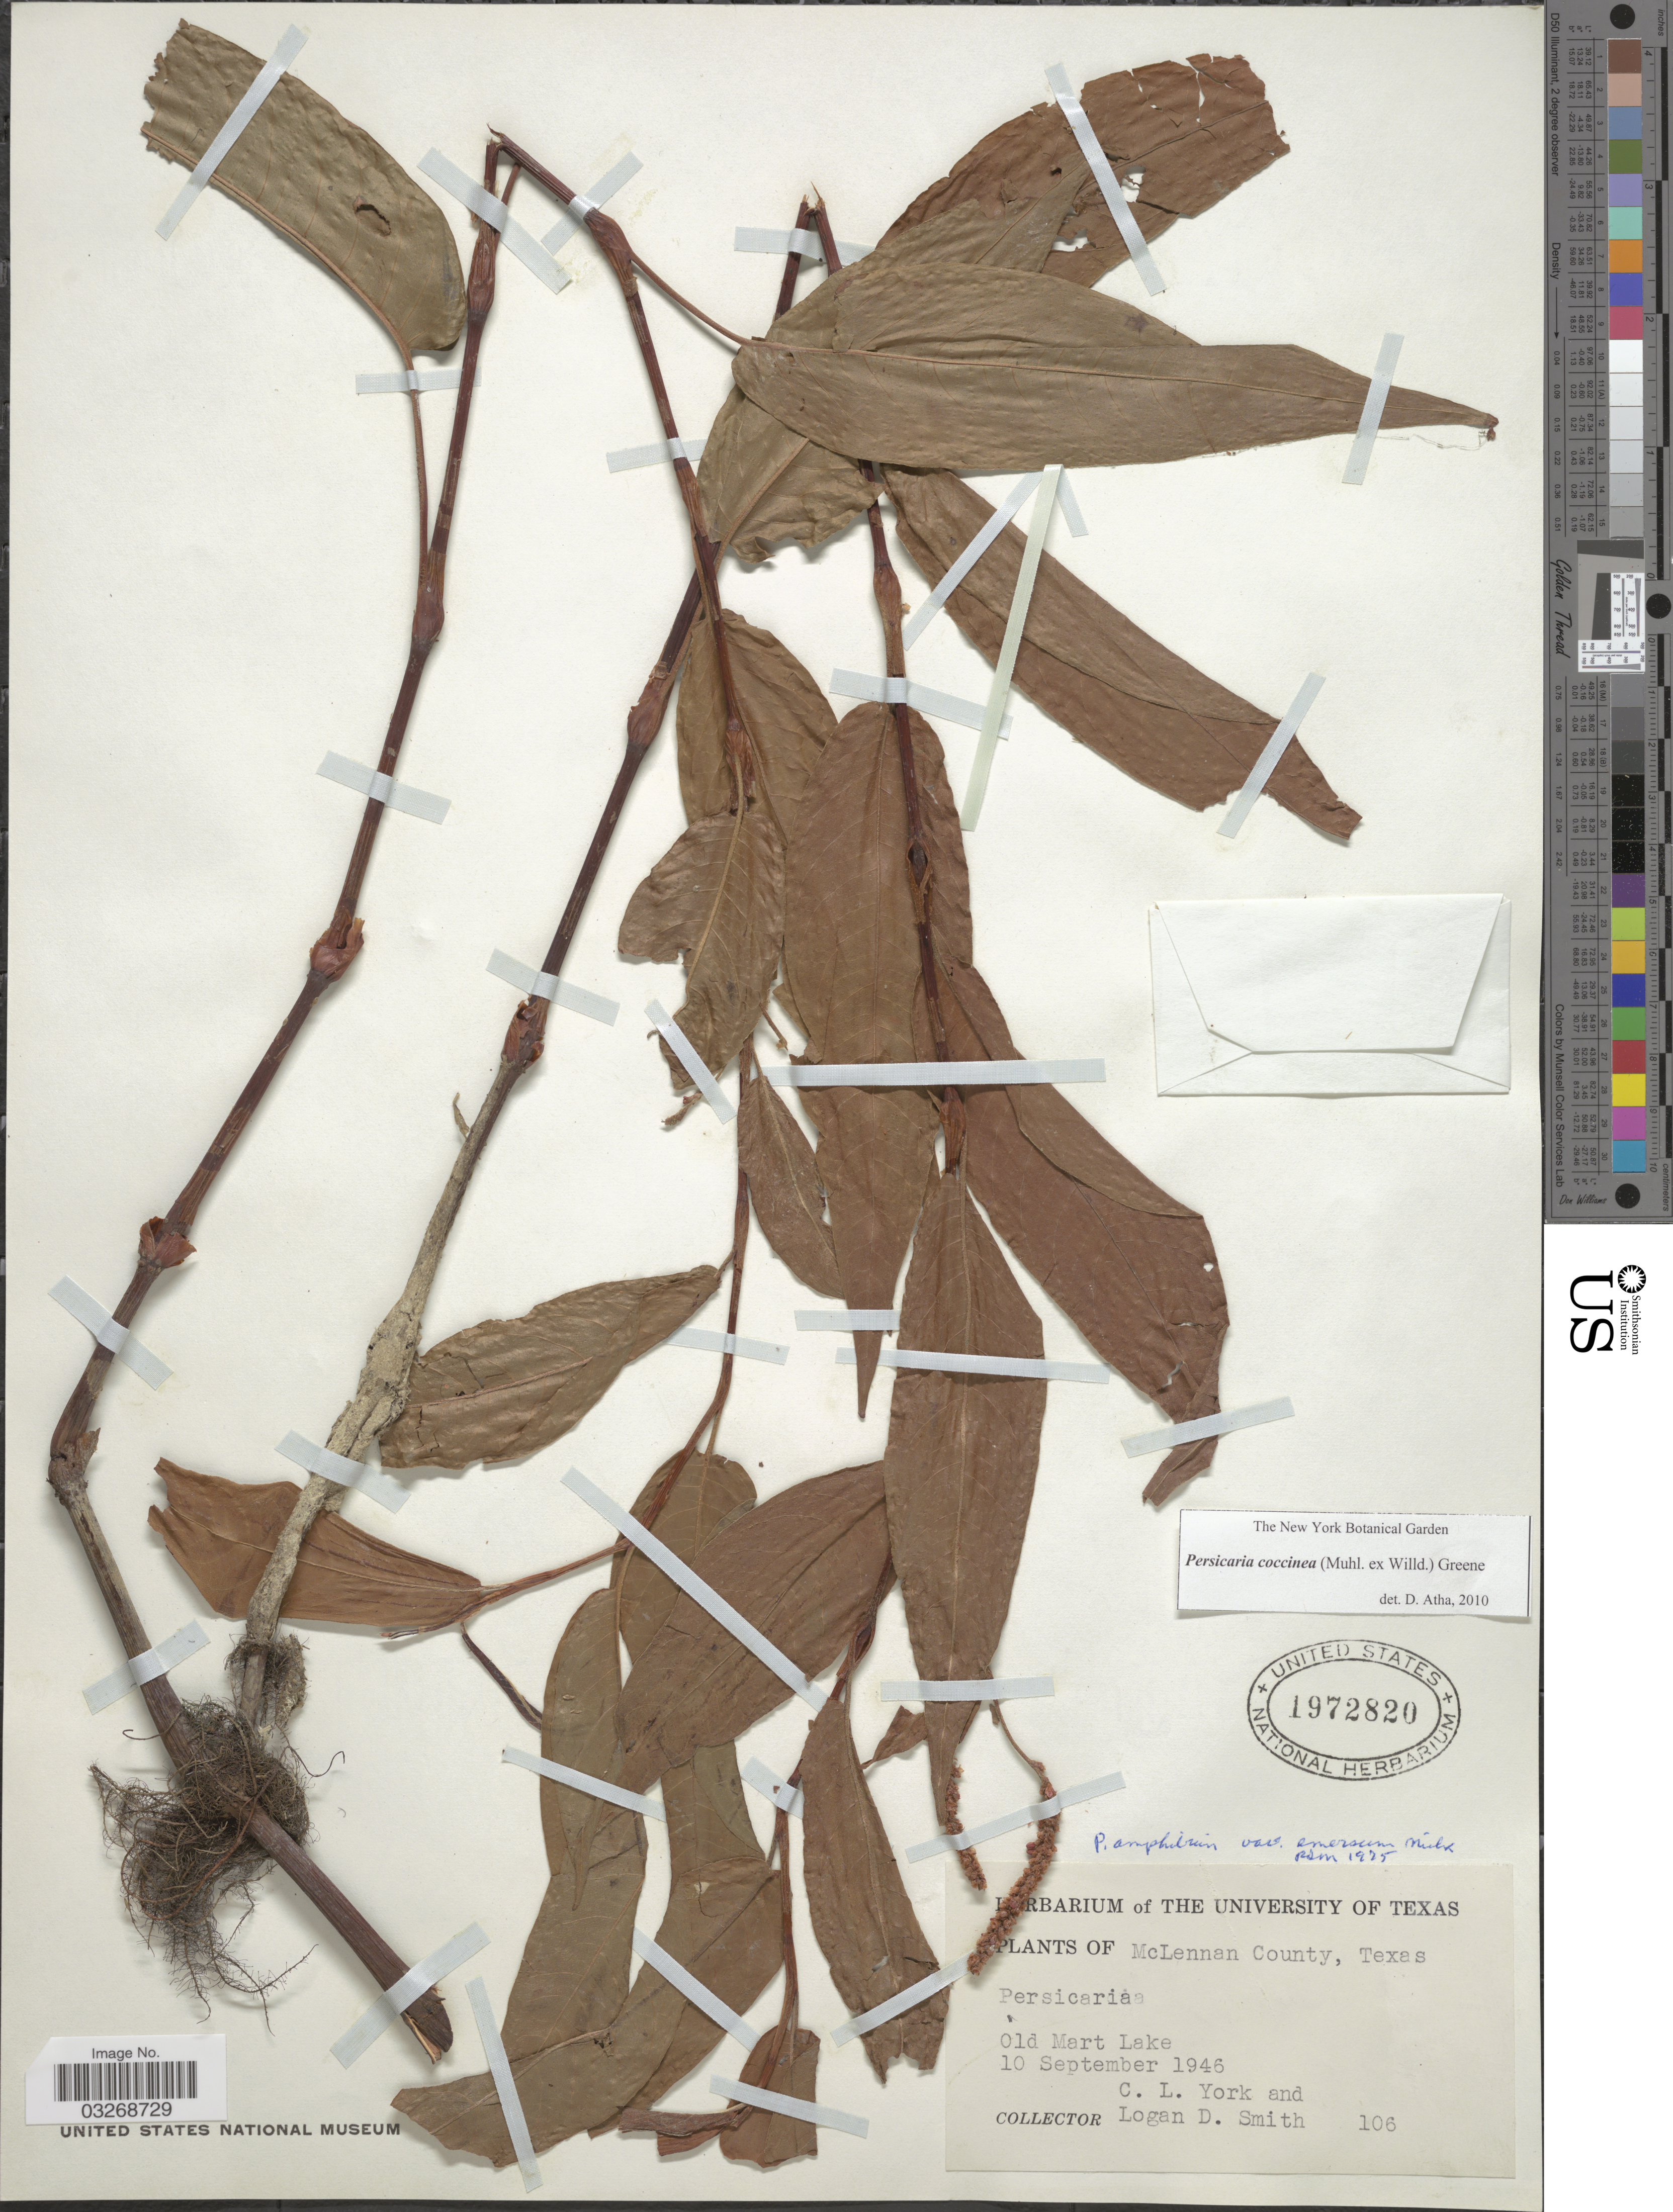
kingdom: Plantae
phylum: Tracheophyta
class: Magnoliopsida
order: Caryophyllales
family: Polygonaceae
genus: Persicaria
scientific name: Persicaria coccinea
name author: (Muhl. ex Willd.) Greene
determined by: Atha, D. E.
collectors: C. L. York & L. Smith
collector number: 106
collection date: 1946-09-10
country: United States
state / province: Texas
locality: McLennan County. Old Mart Lake.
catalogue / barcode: US 1972820